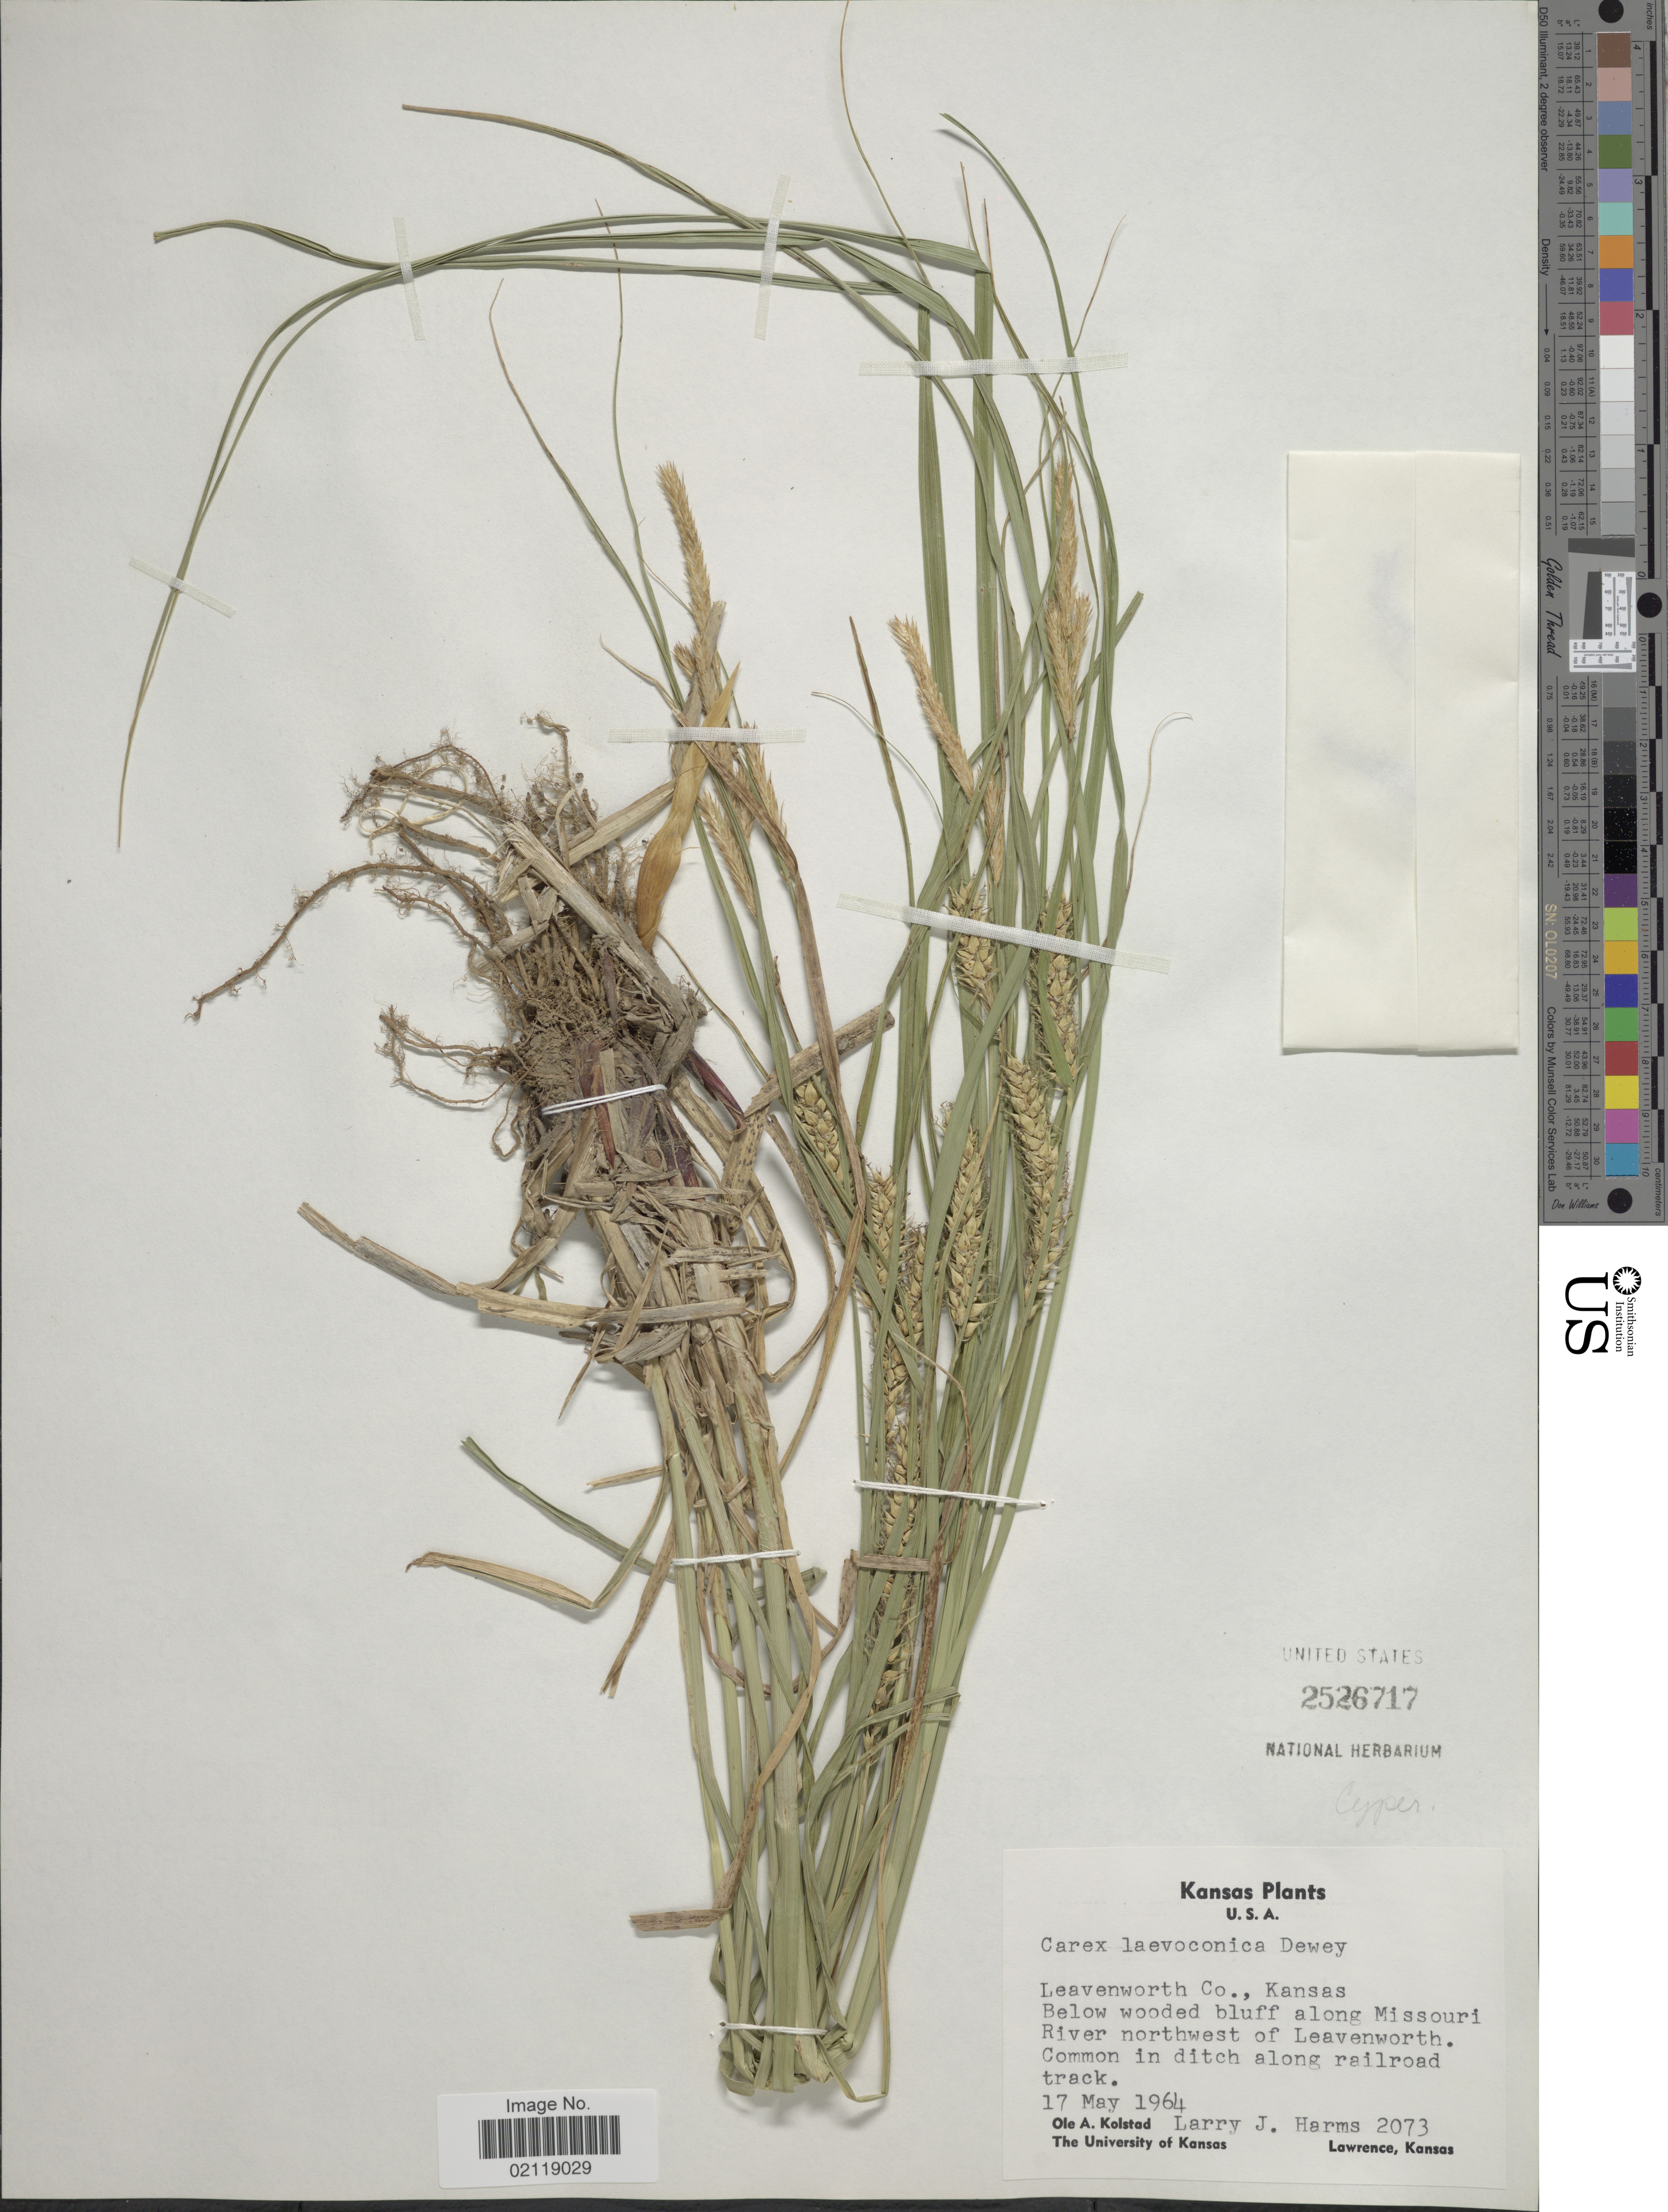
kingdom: Plantae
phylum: Tracheophyta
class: Liliopsida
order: Poales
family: Cyperaceae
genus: Carex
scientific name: Carex laeviconica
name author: Dewey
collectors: O. Kolstad & L. Harms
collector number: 2073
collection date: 1964-05-17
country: United States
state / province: Kansas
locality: U.S.A. Leavenworth Co. Below wooded bluff along Missouri River northwest of Leavenworth, along railroad track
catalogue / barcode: US 2526717